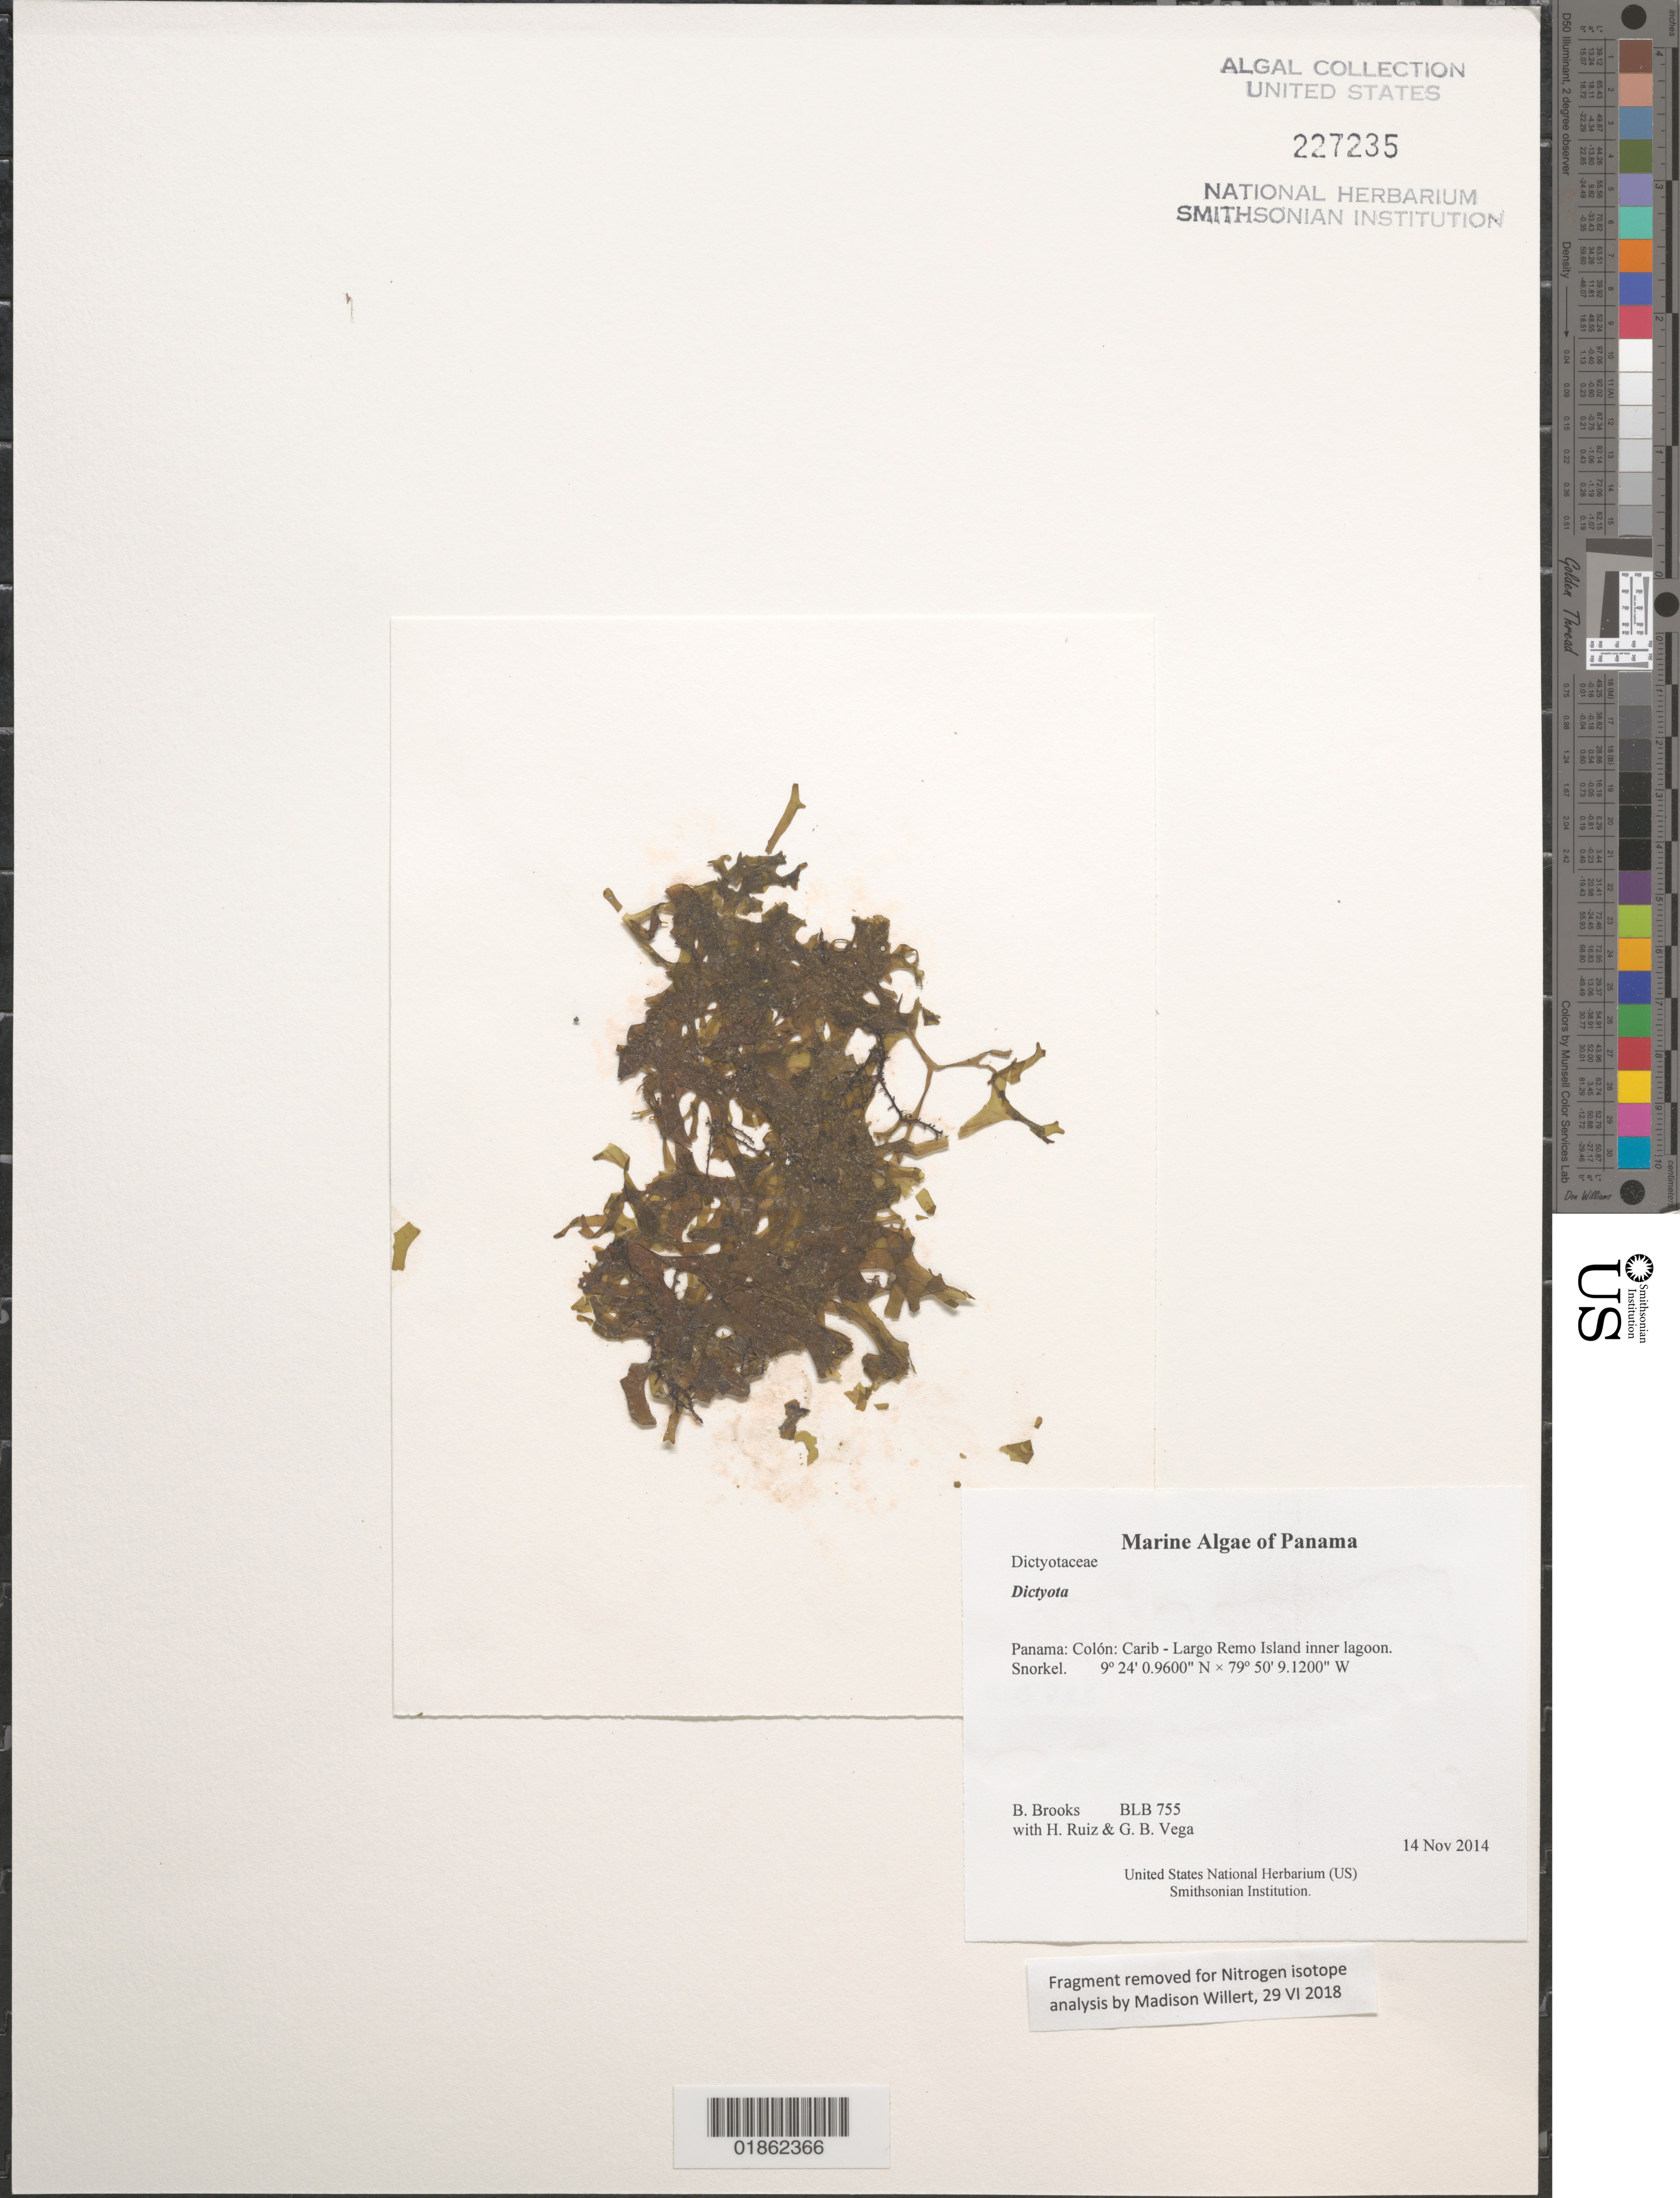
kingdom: Chromista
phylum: Ochrophyta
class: Phaeophyceae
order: Dictyotales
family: Dictyotaceae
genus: Dictyota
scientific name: Dictyota sp.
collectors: B. Brooks, H. Ruiz & G. B. Vega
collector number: BLB 755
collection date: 2014-11-14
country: Panama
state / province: Colón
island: Largo Remo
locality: Carib - Largo Remo Island inner lagoon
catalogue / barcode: US 227235